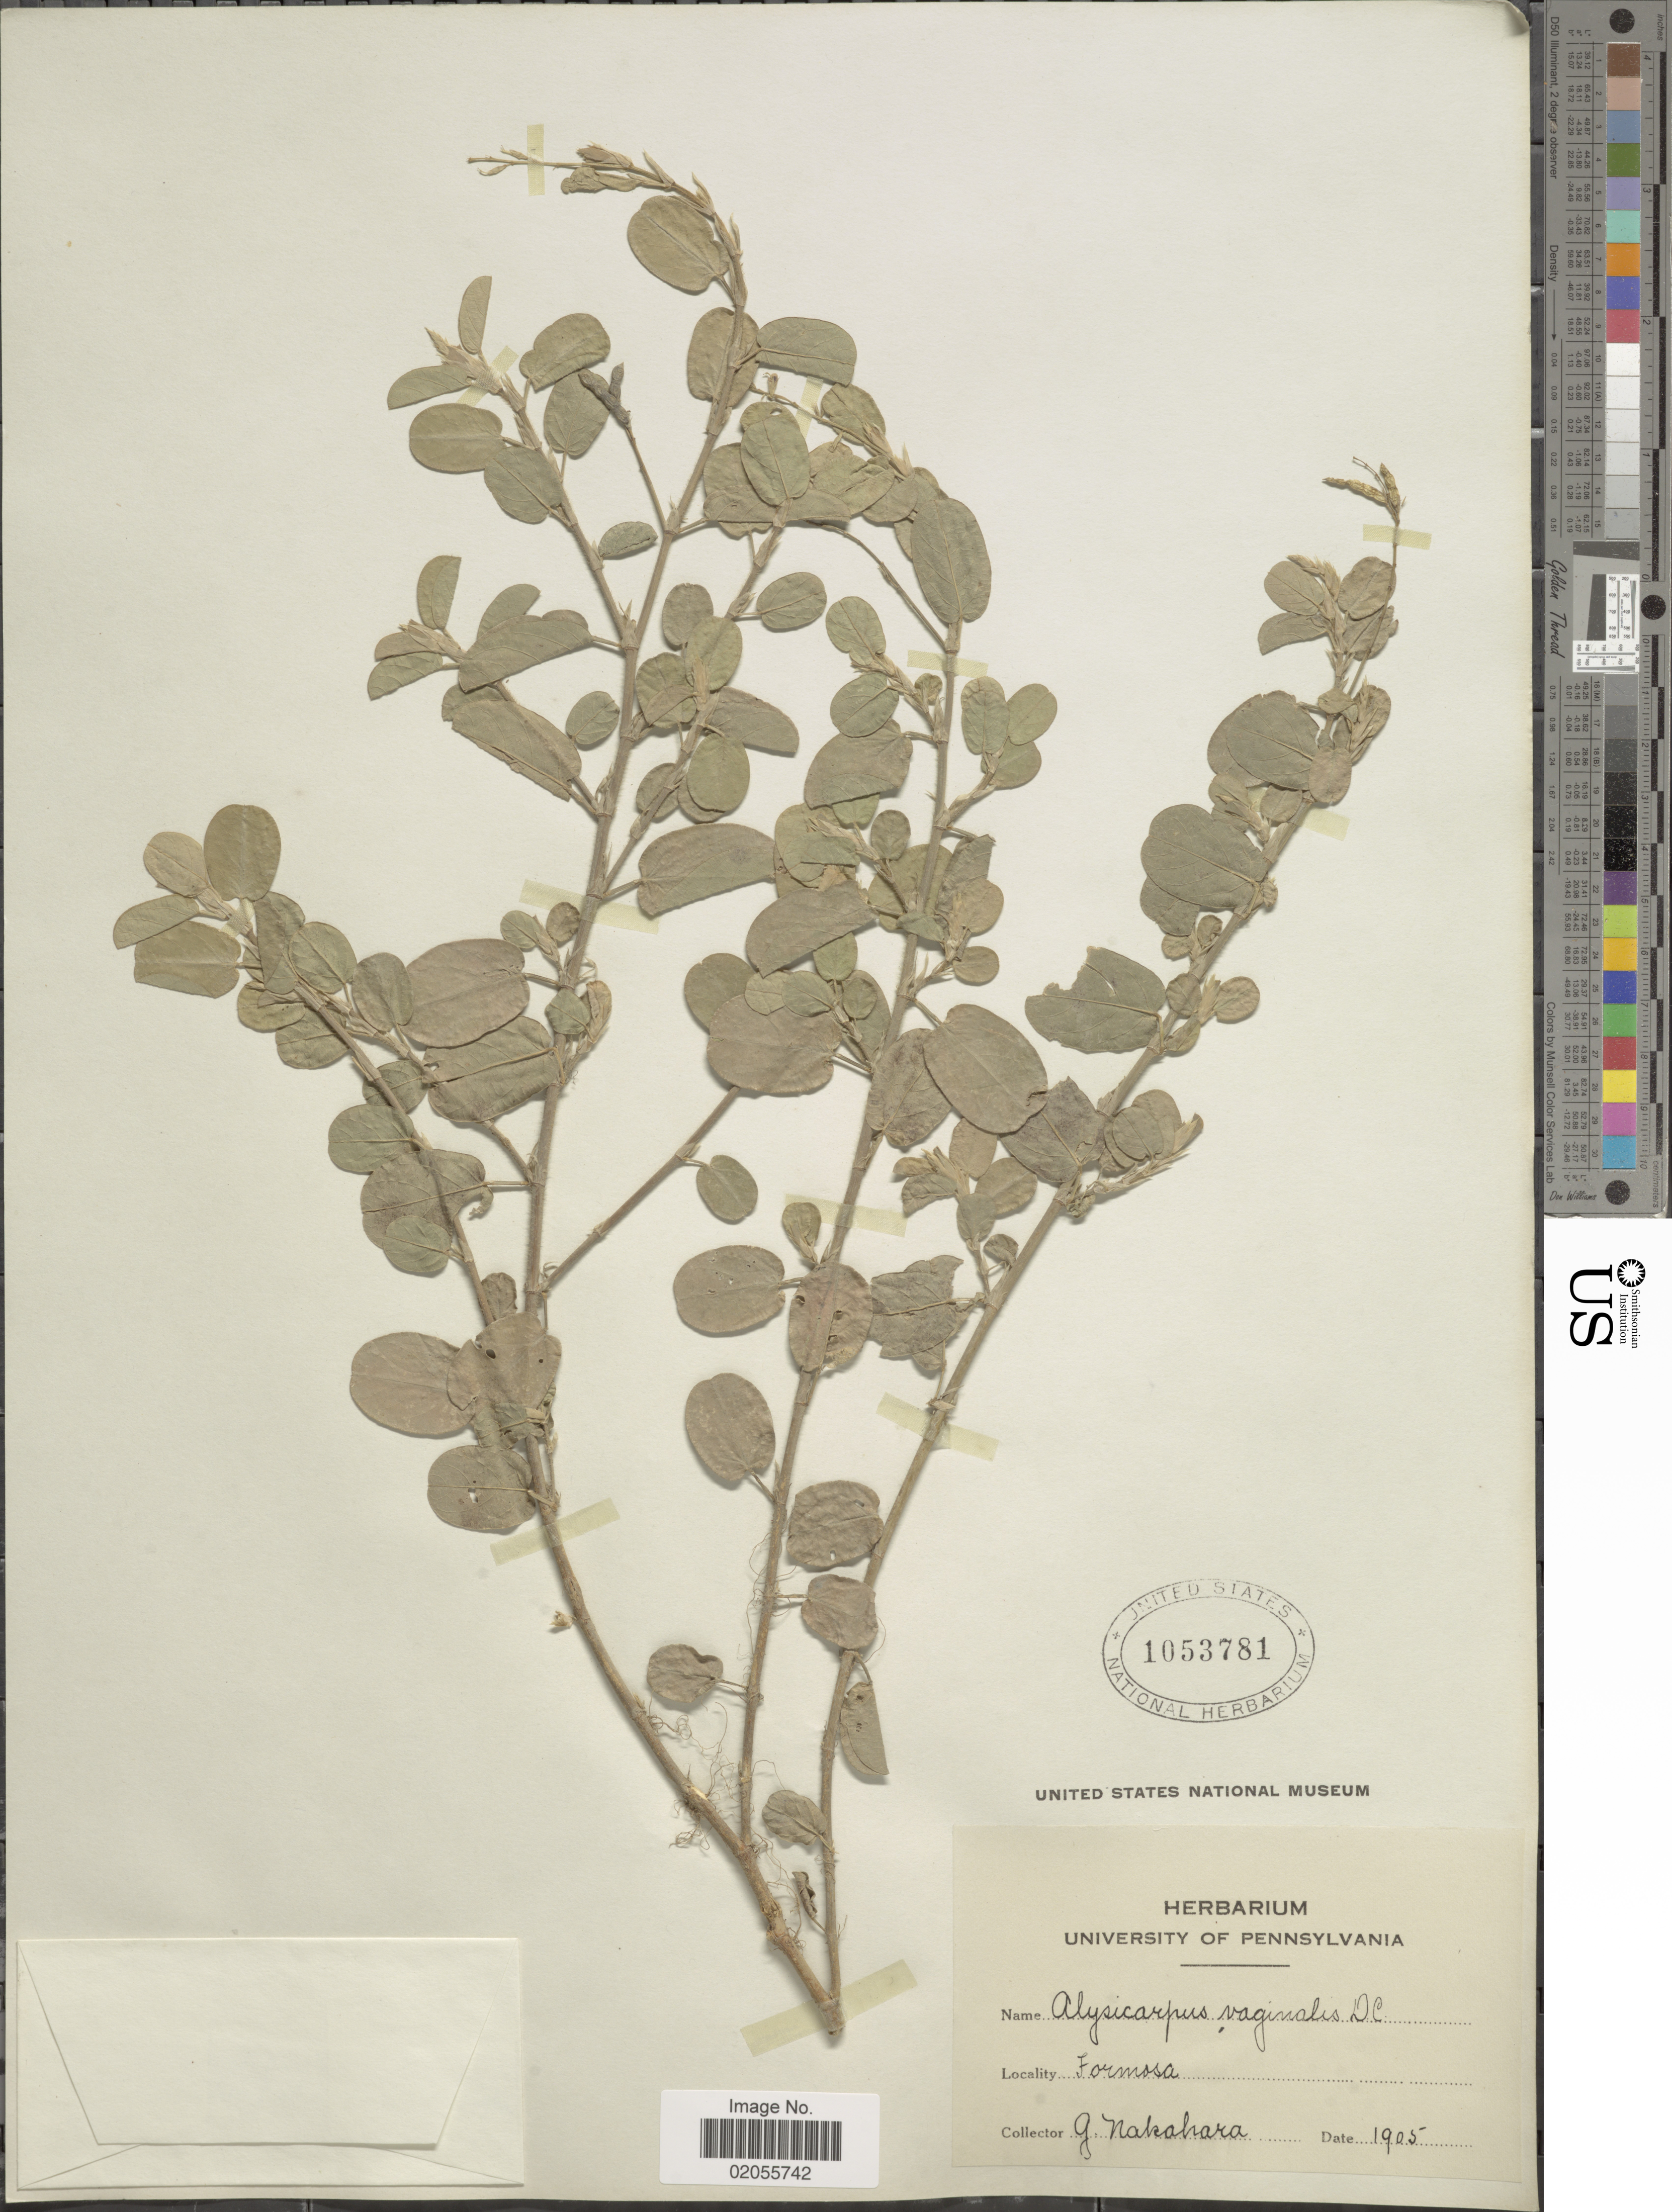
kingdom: Plantae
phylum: Tracheophyta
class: Magnoliopsida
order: Fabales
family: Fabaceae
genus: Alysicarpus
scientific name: Alysicarpus vaginalis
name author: (L.) DC.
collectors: G. Nakahara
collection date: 1905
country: Taiwan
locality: Formosa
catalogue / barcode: US 1053781